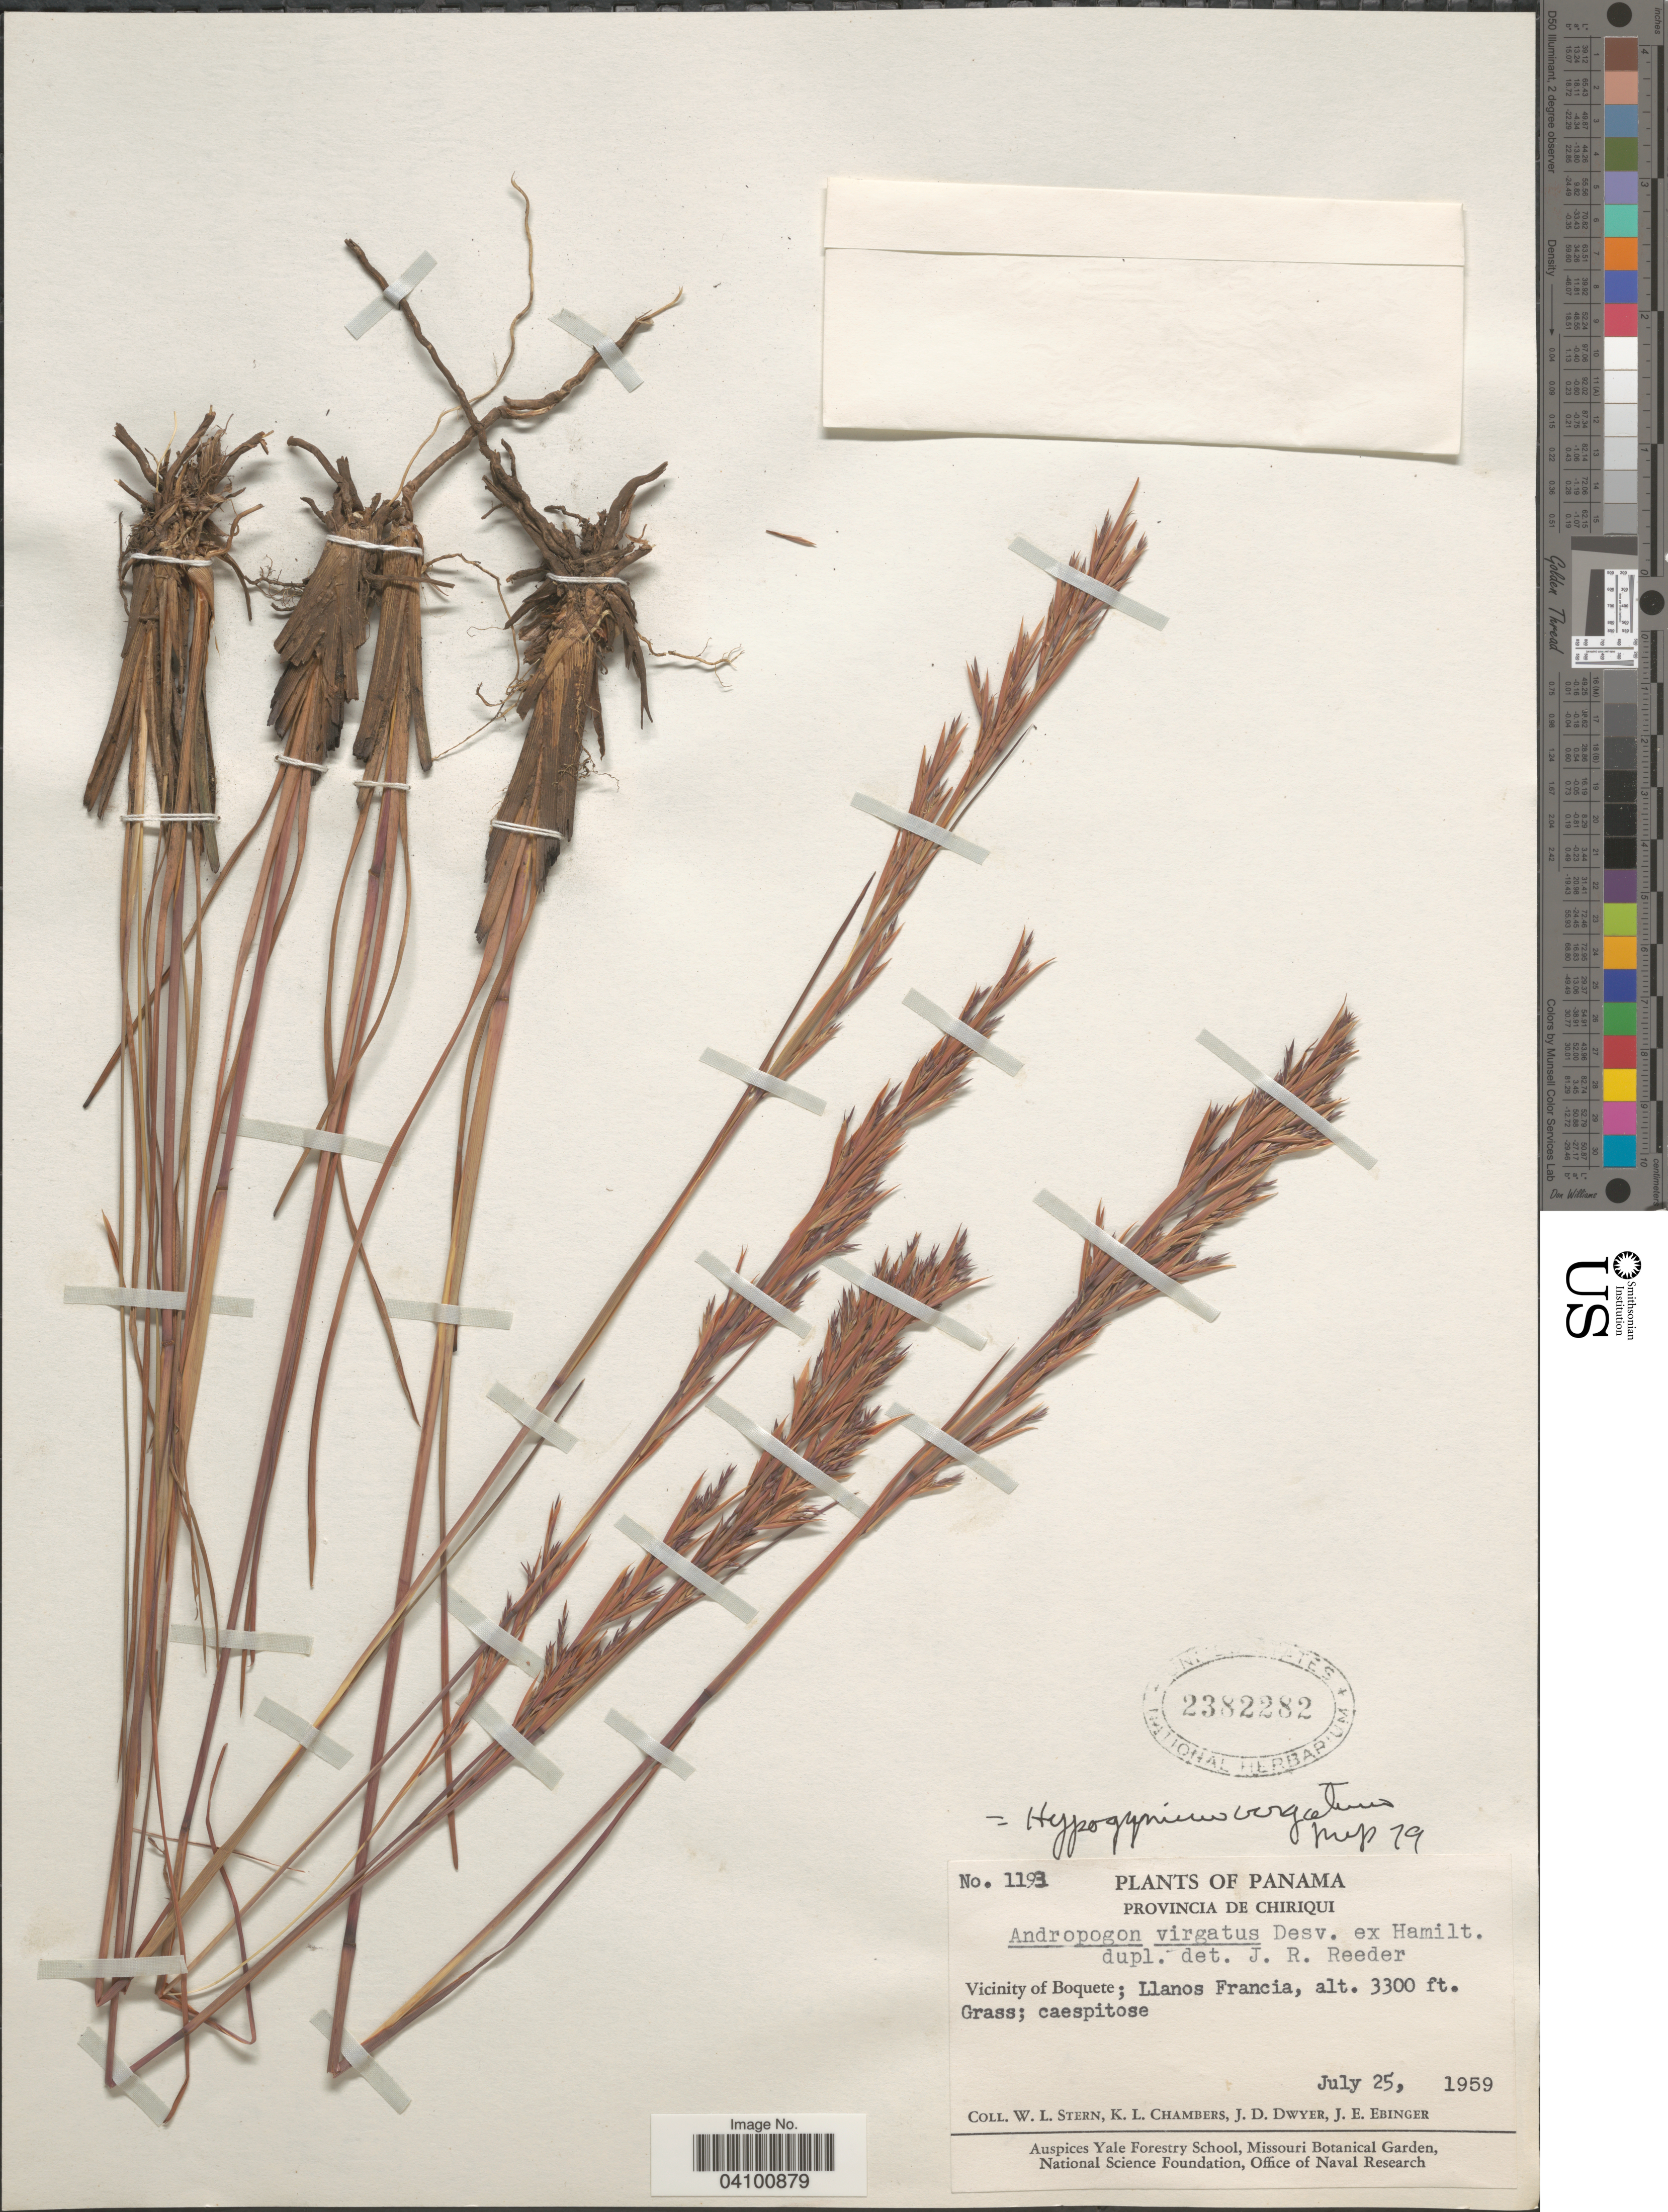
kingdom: Plantae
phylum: Tracheophyta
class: Liliopsida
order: Poales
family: Poaceae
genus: Andropogon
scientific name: Andropogon virgatus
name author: Desv. ex Ham.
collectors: W. L. Stern, K. Chambers, J. D. Dwyer & J. Ebinger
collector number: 1193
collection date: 1959-07-25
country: Panama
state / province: Chiriqui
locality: Vicinity of Boquete; Llanos Francia.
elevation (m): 1006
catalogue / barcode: US 2382282